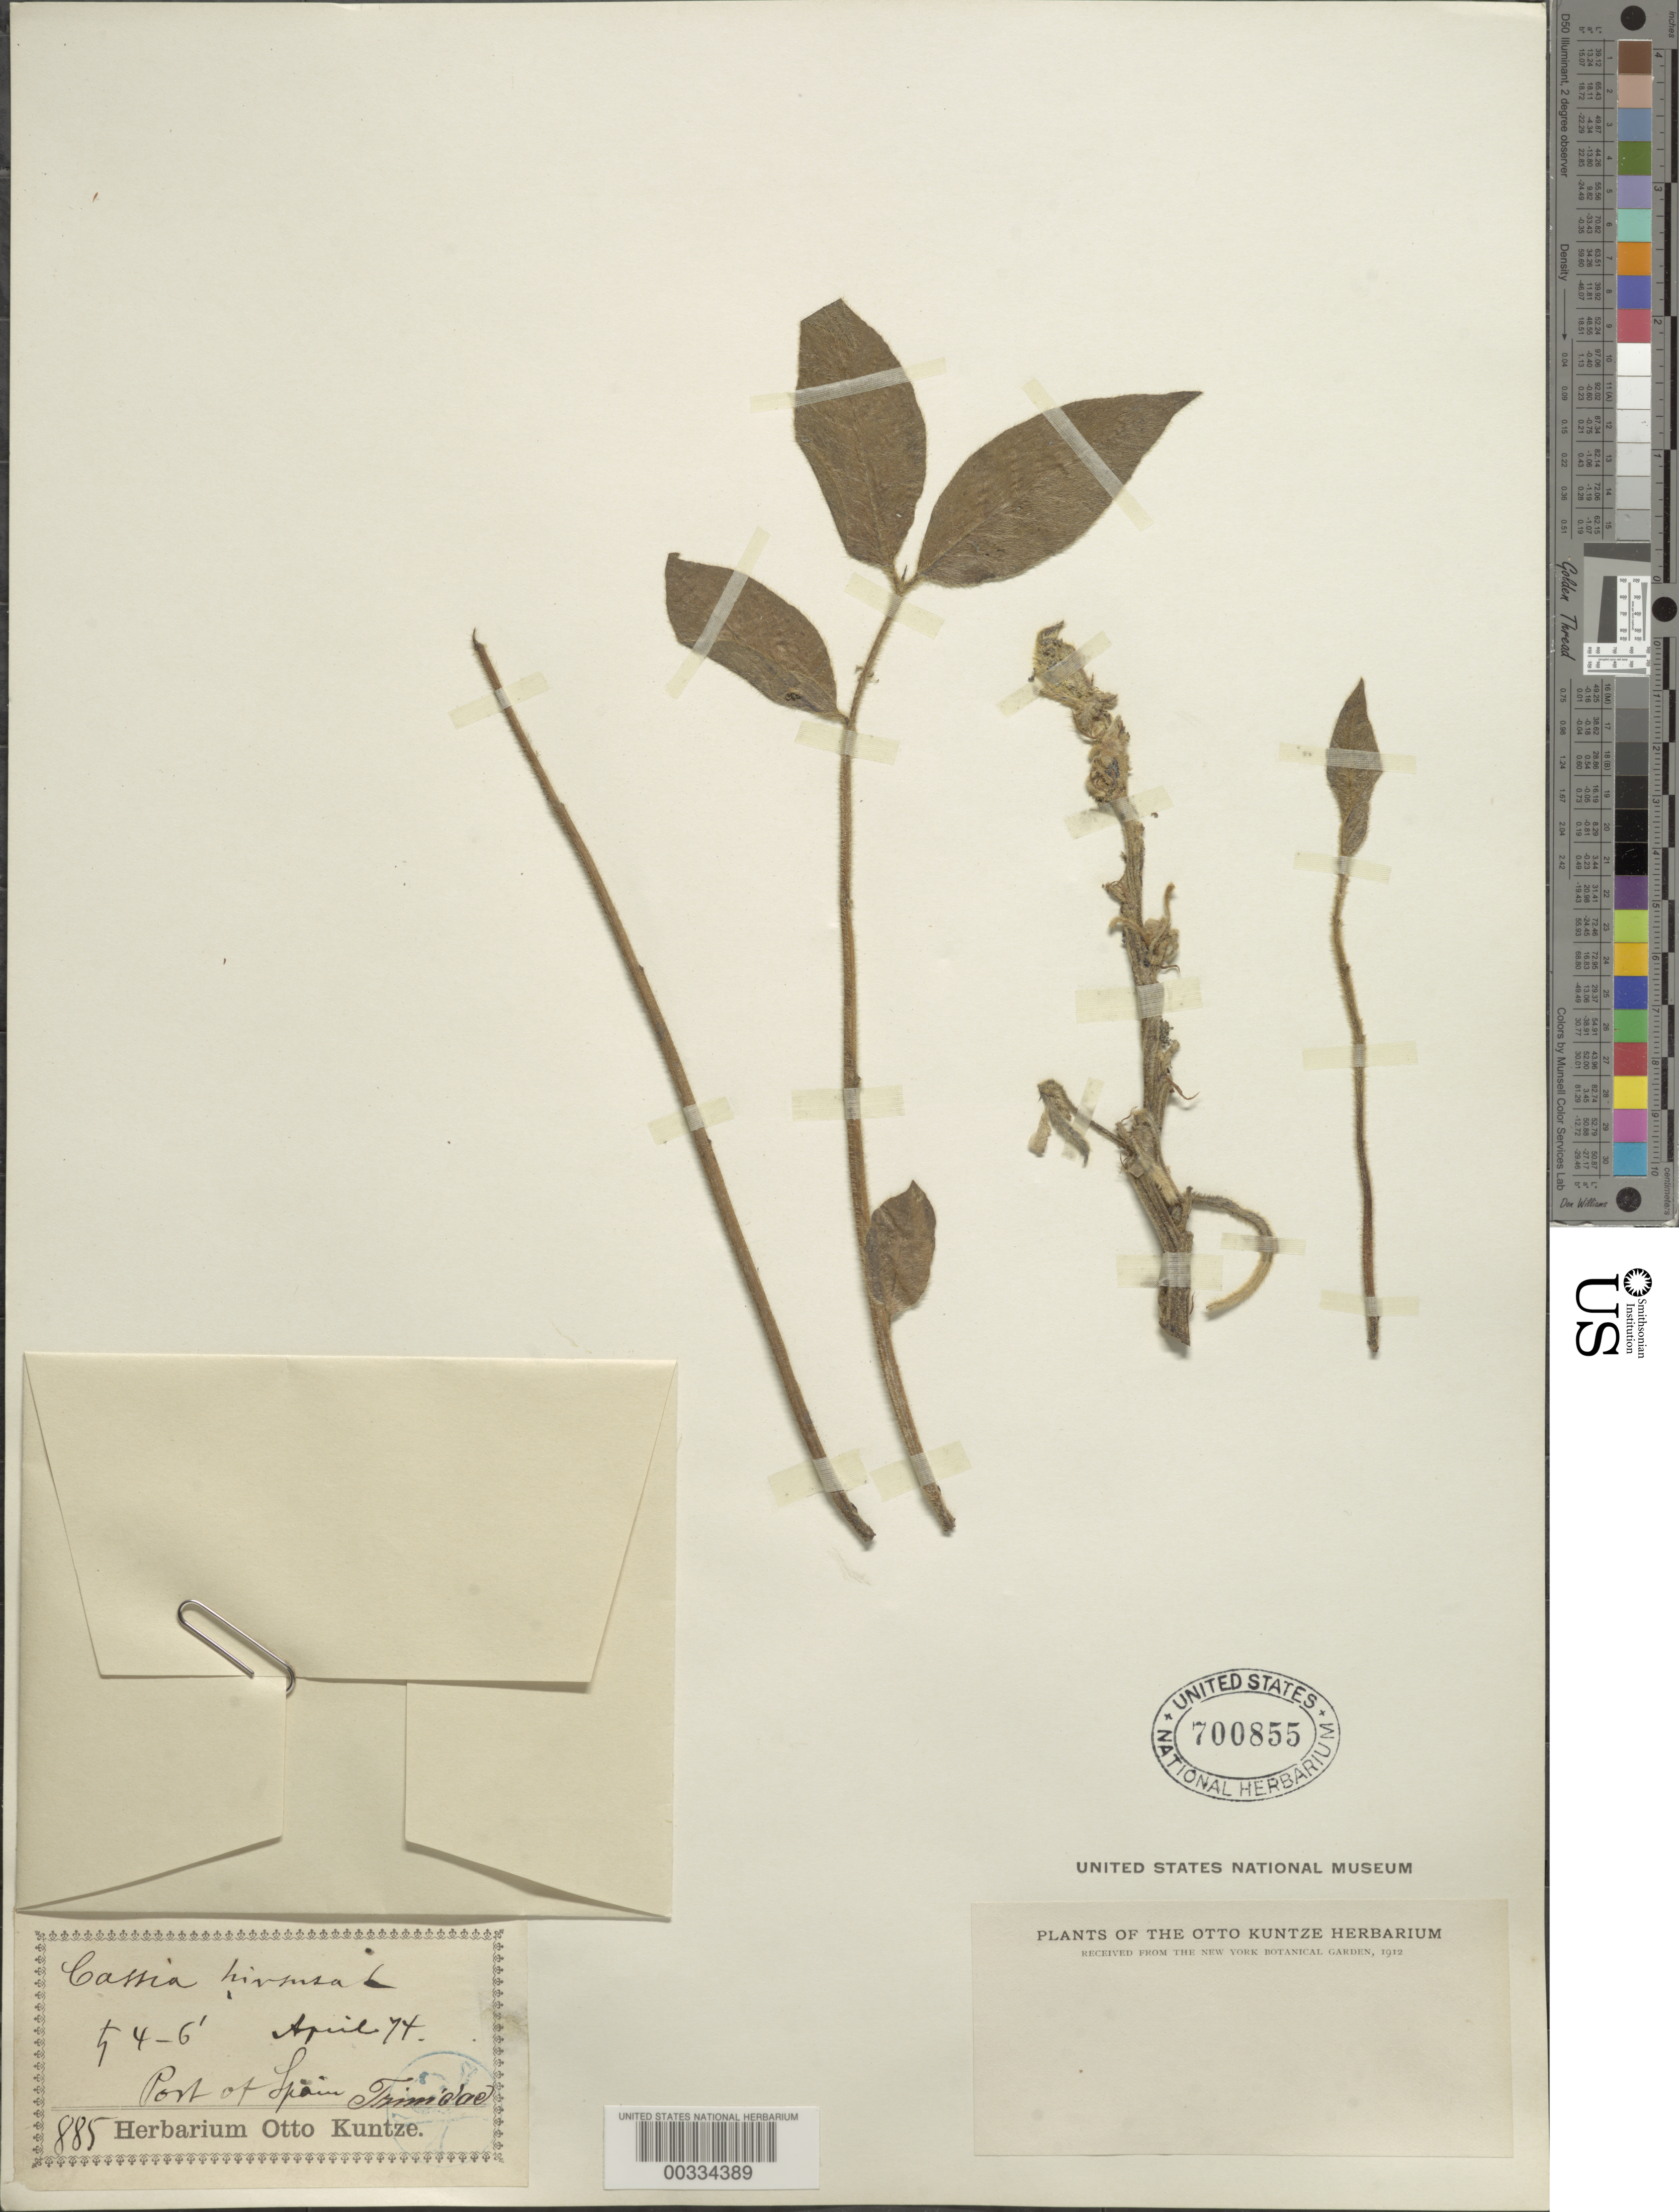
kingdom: Plantae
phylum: Tracheophyta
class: Magnoliopsida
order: Fabales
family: Fabaceae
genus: Senna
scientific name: Senna hirsuta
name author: (L.) H.S. Irwin & Barneby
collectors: C.E.O. Kuntze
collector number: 885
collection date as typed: Apr 1874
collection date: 1874-04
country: Trinidad and Tobago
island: Trinidad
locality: Port of spain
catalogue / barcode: US 700855